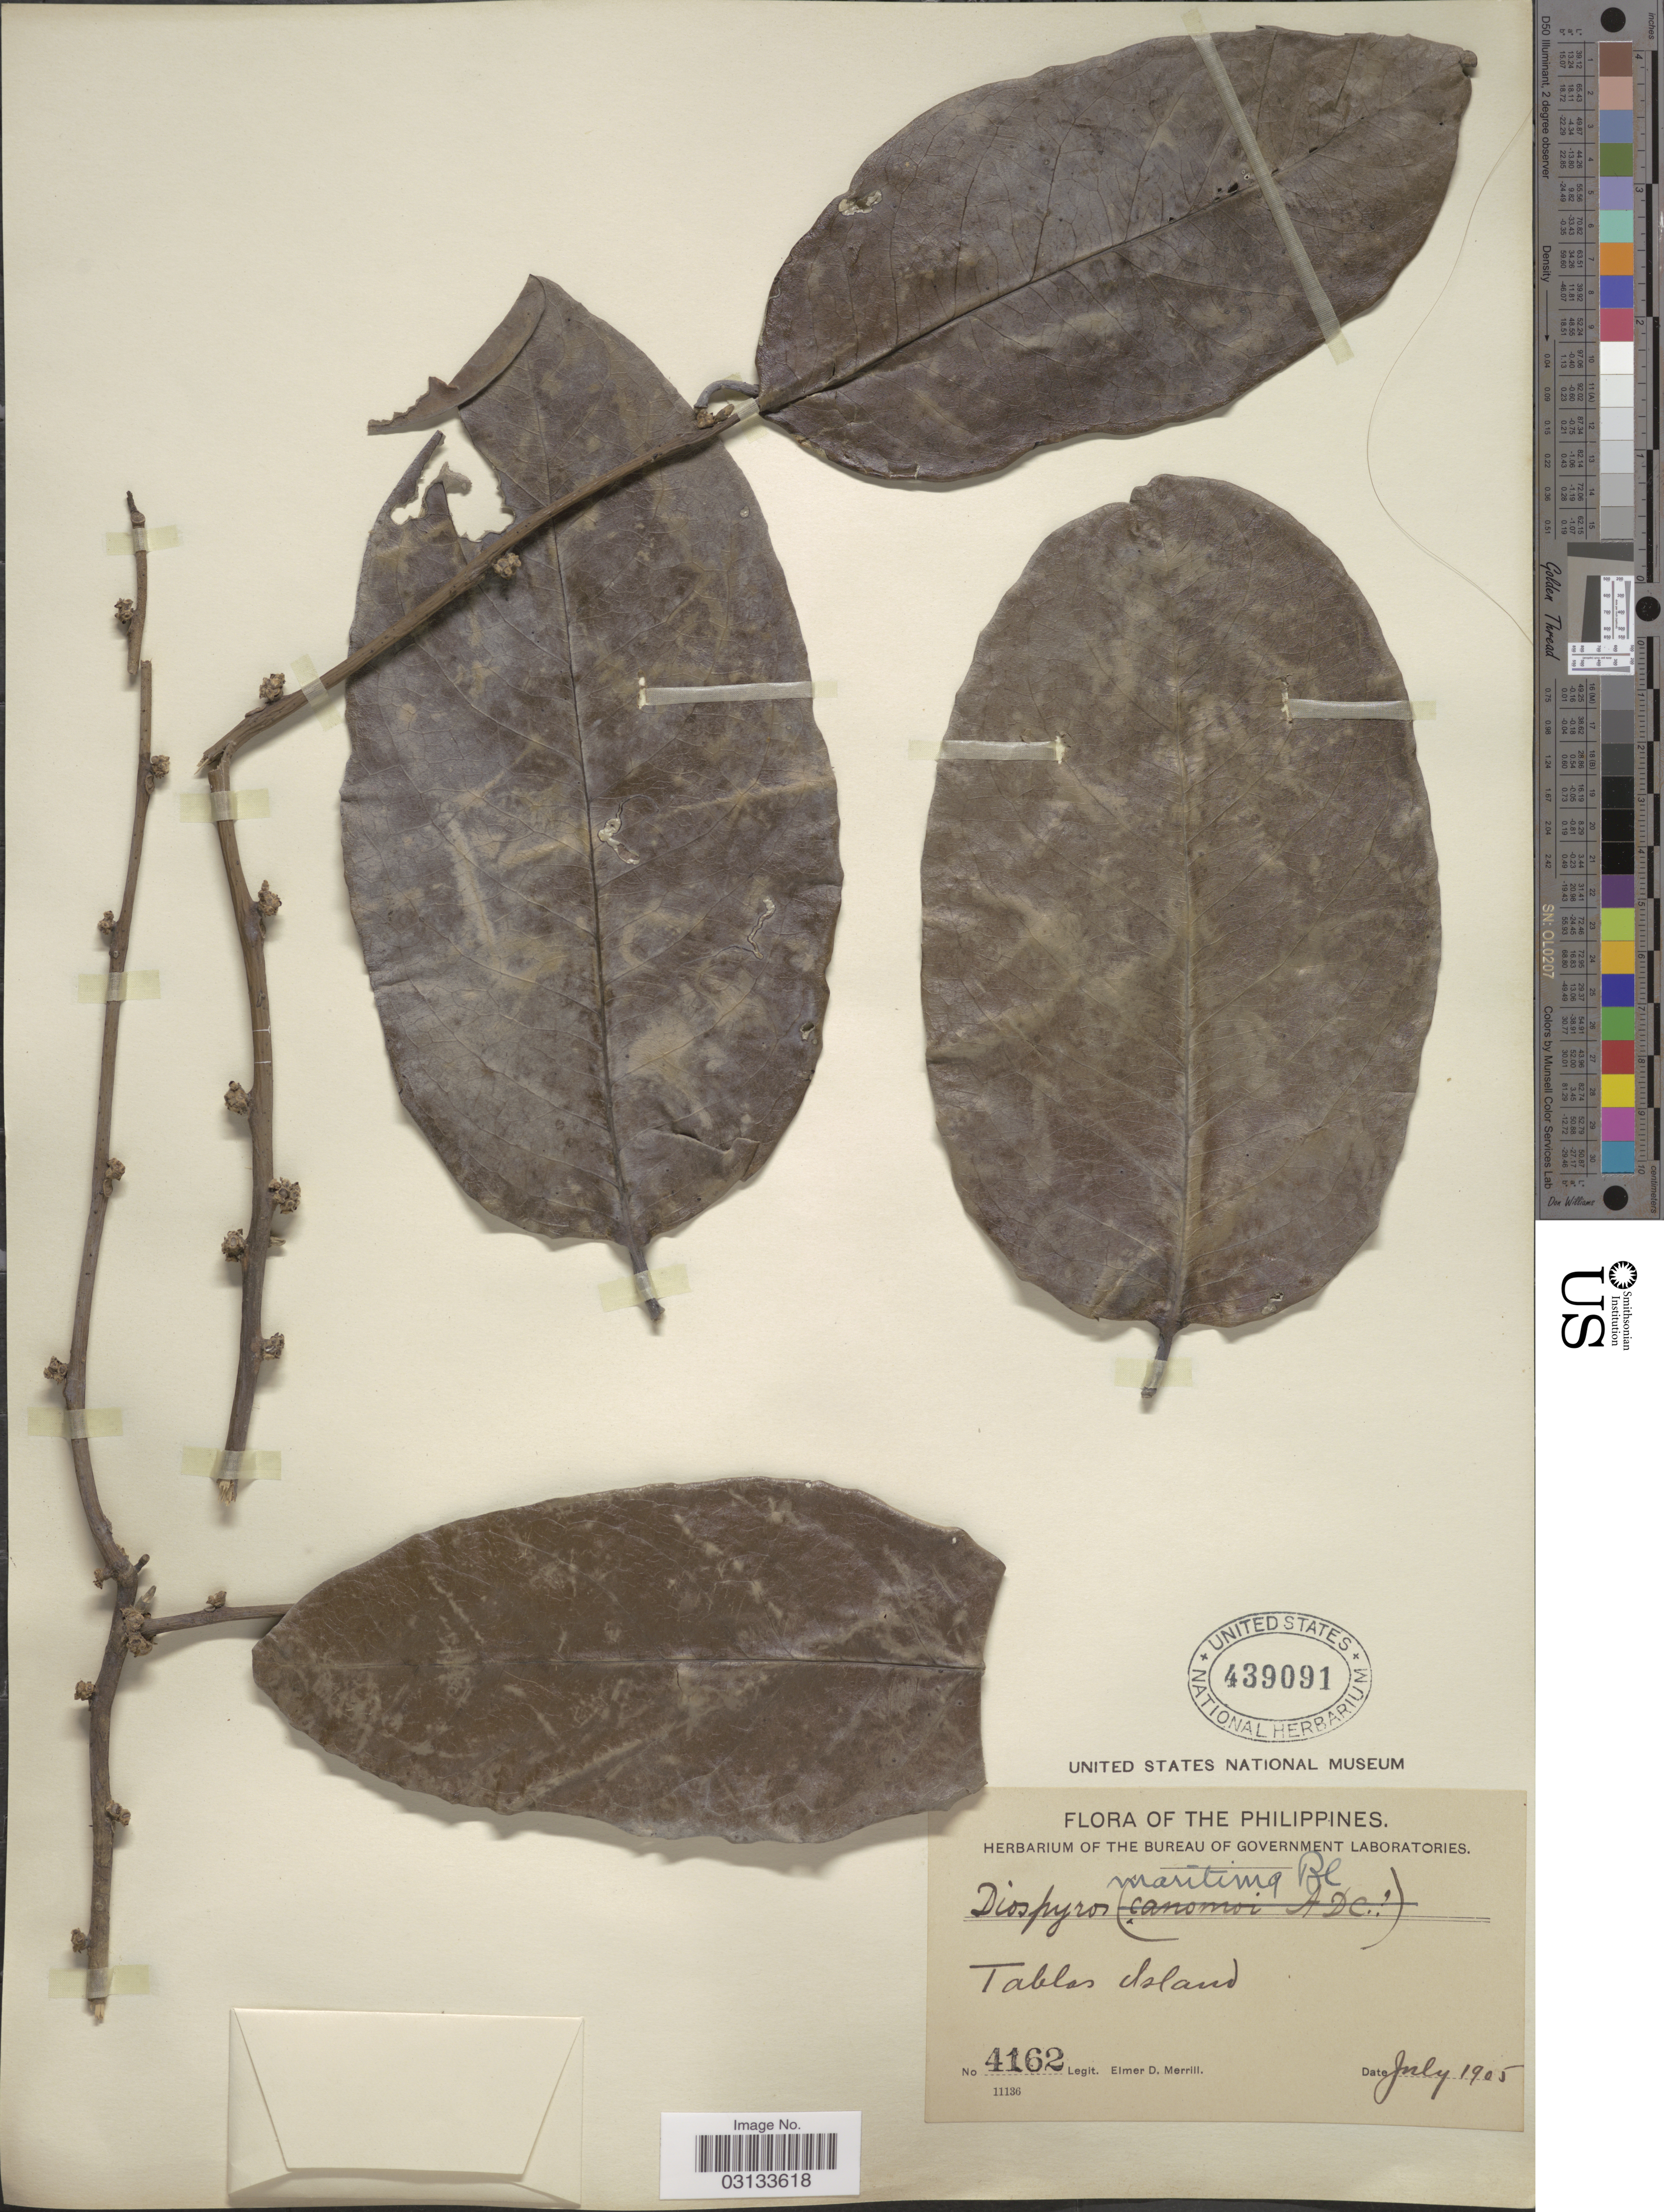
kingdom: Plantae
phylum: Tracheophyta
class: Magnoliopsida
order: Ericales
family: Ebenaceae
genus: Diospyros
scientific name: Diospyros maritima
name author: Blume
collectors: E. D. Merrill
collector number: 4162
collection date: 1905-07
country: Philippines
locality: Tablas Island.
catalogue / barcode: US 439091